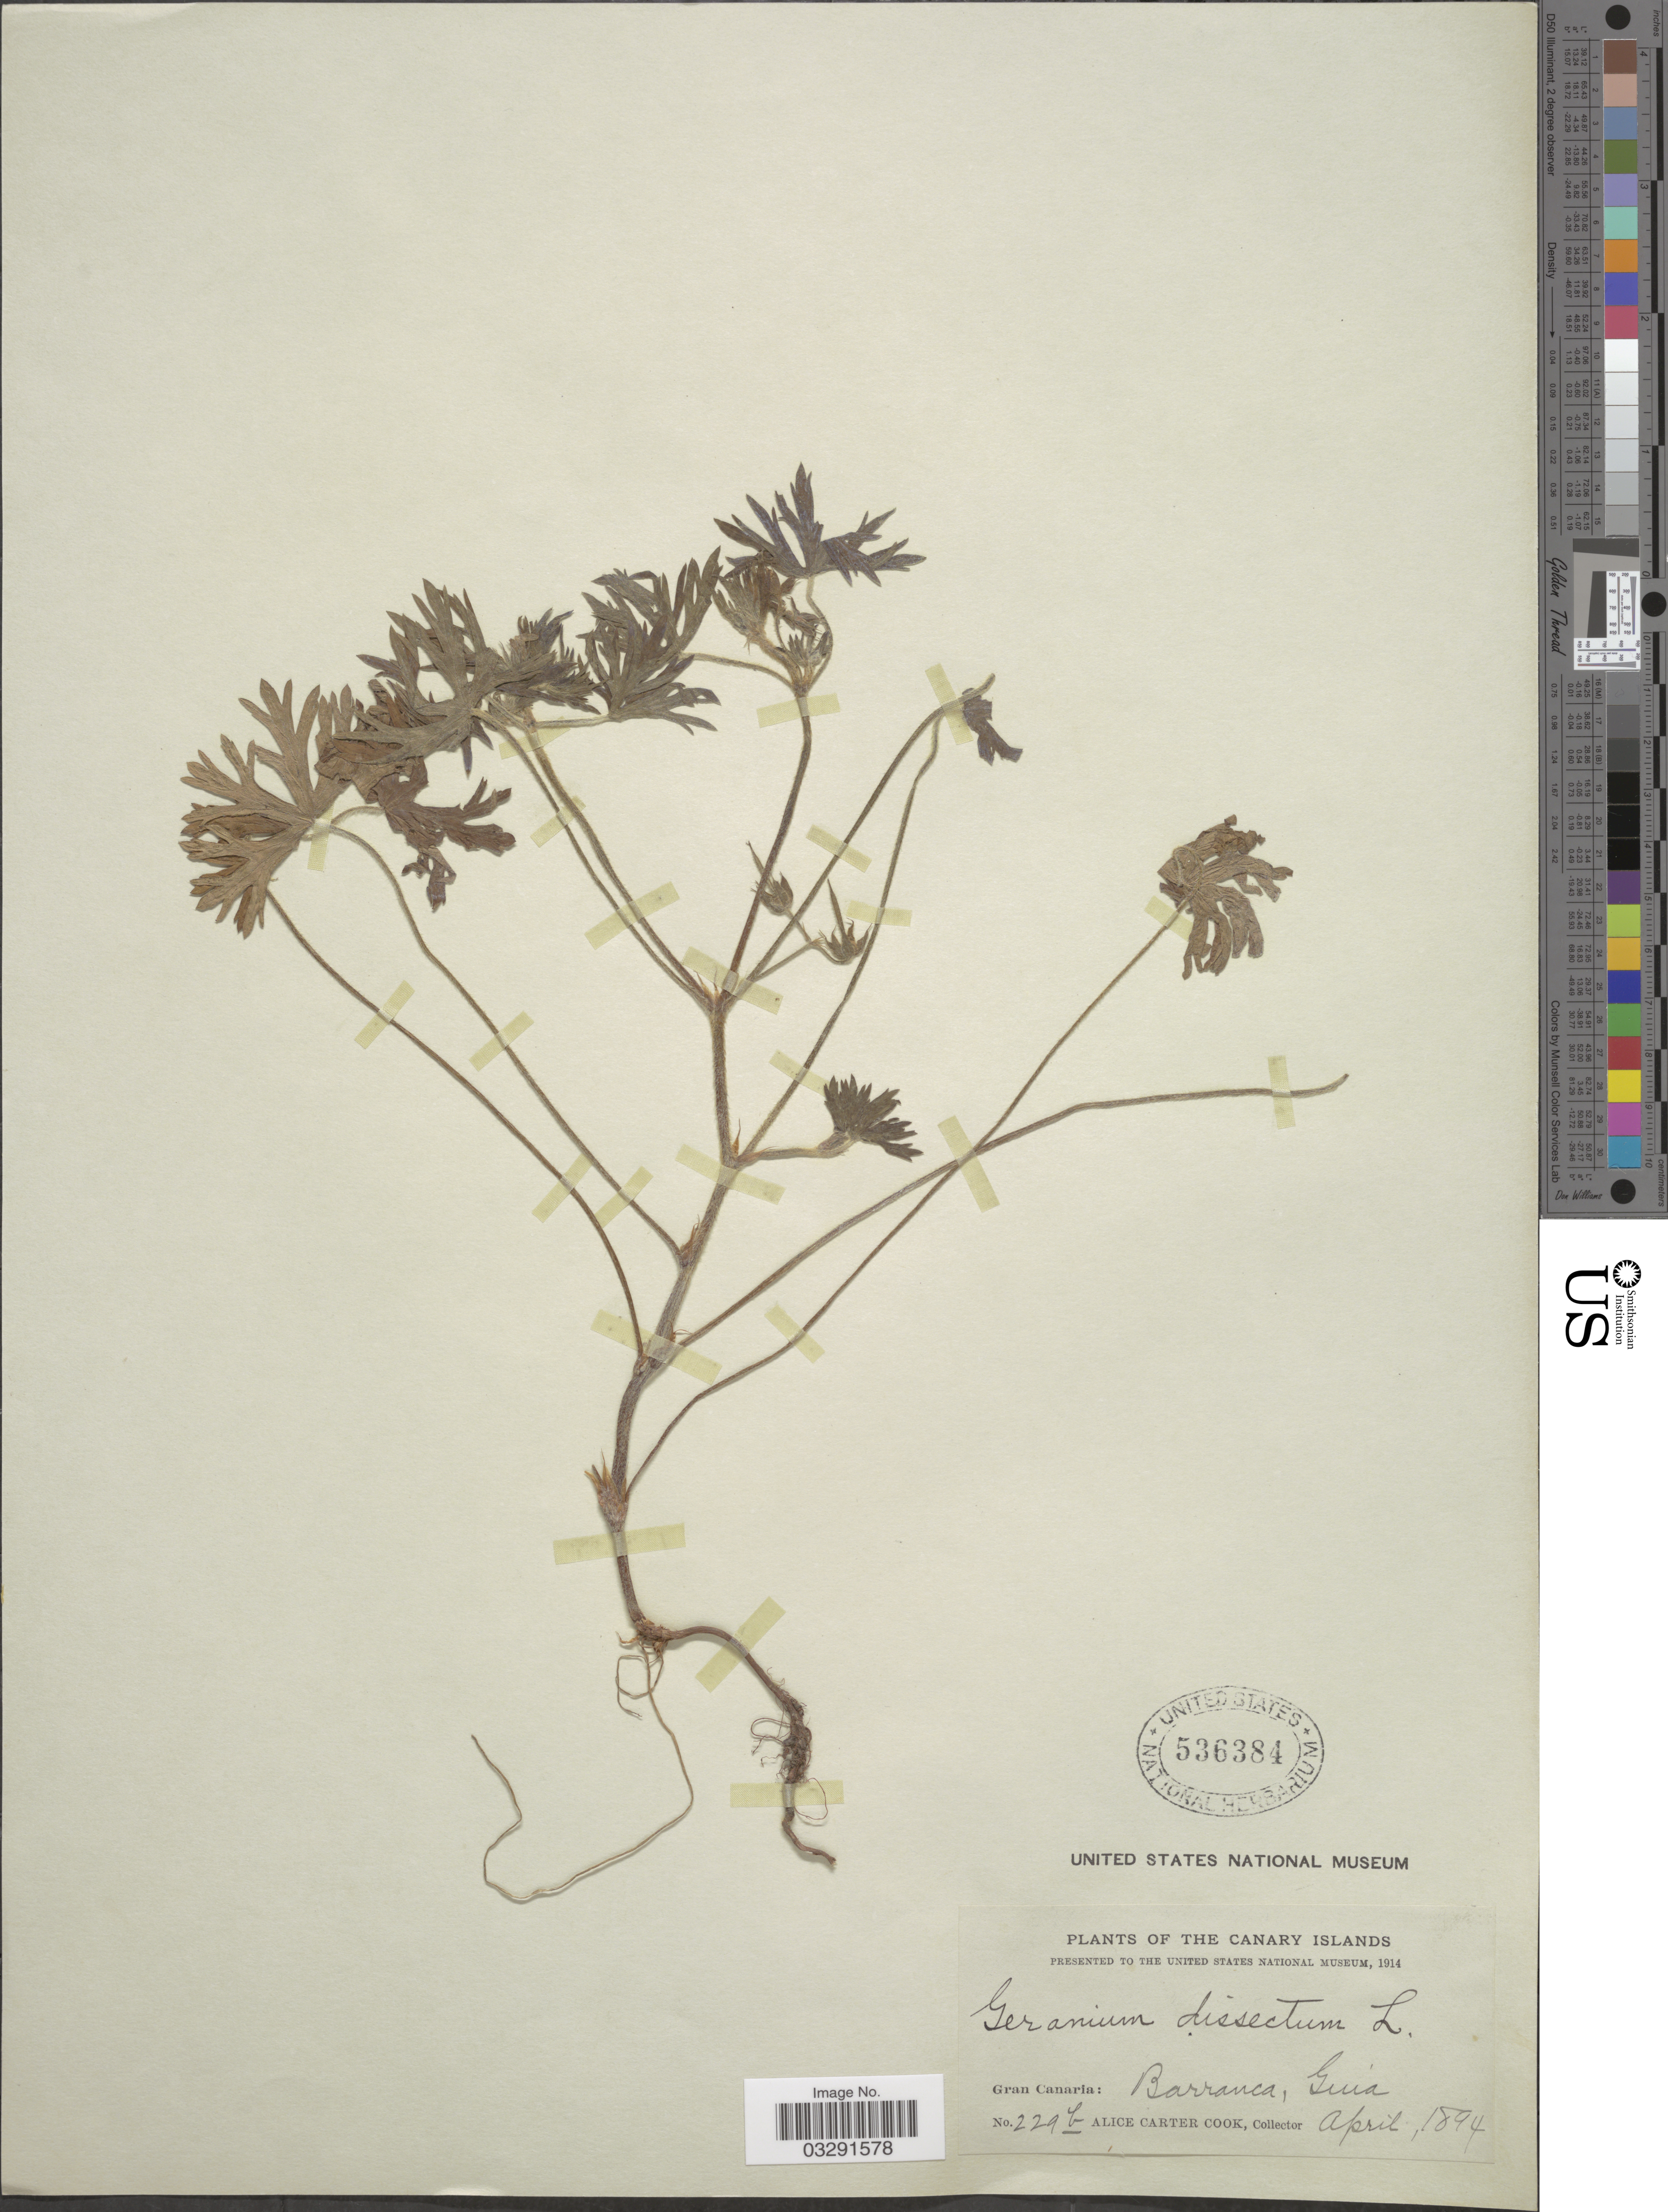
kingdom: Plantae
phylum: Tracheophyta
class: Magnoliopsida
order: Geraniales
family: Geraniaceae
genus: Geranium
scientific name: Geranium dissectum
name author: L.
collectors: Alice C. Cook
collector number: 229 b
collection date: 1894-04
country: Spain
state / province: Canarias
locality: The Canary Islands. Gran Canaria: Barranca, Guia.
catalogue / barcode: US 536384